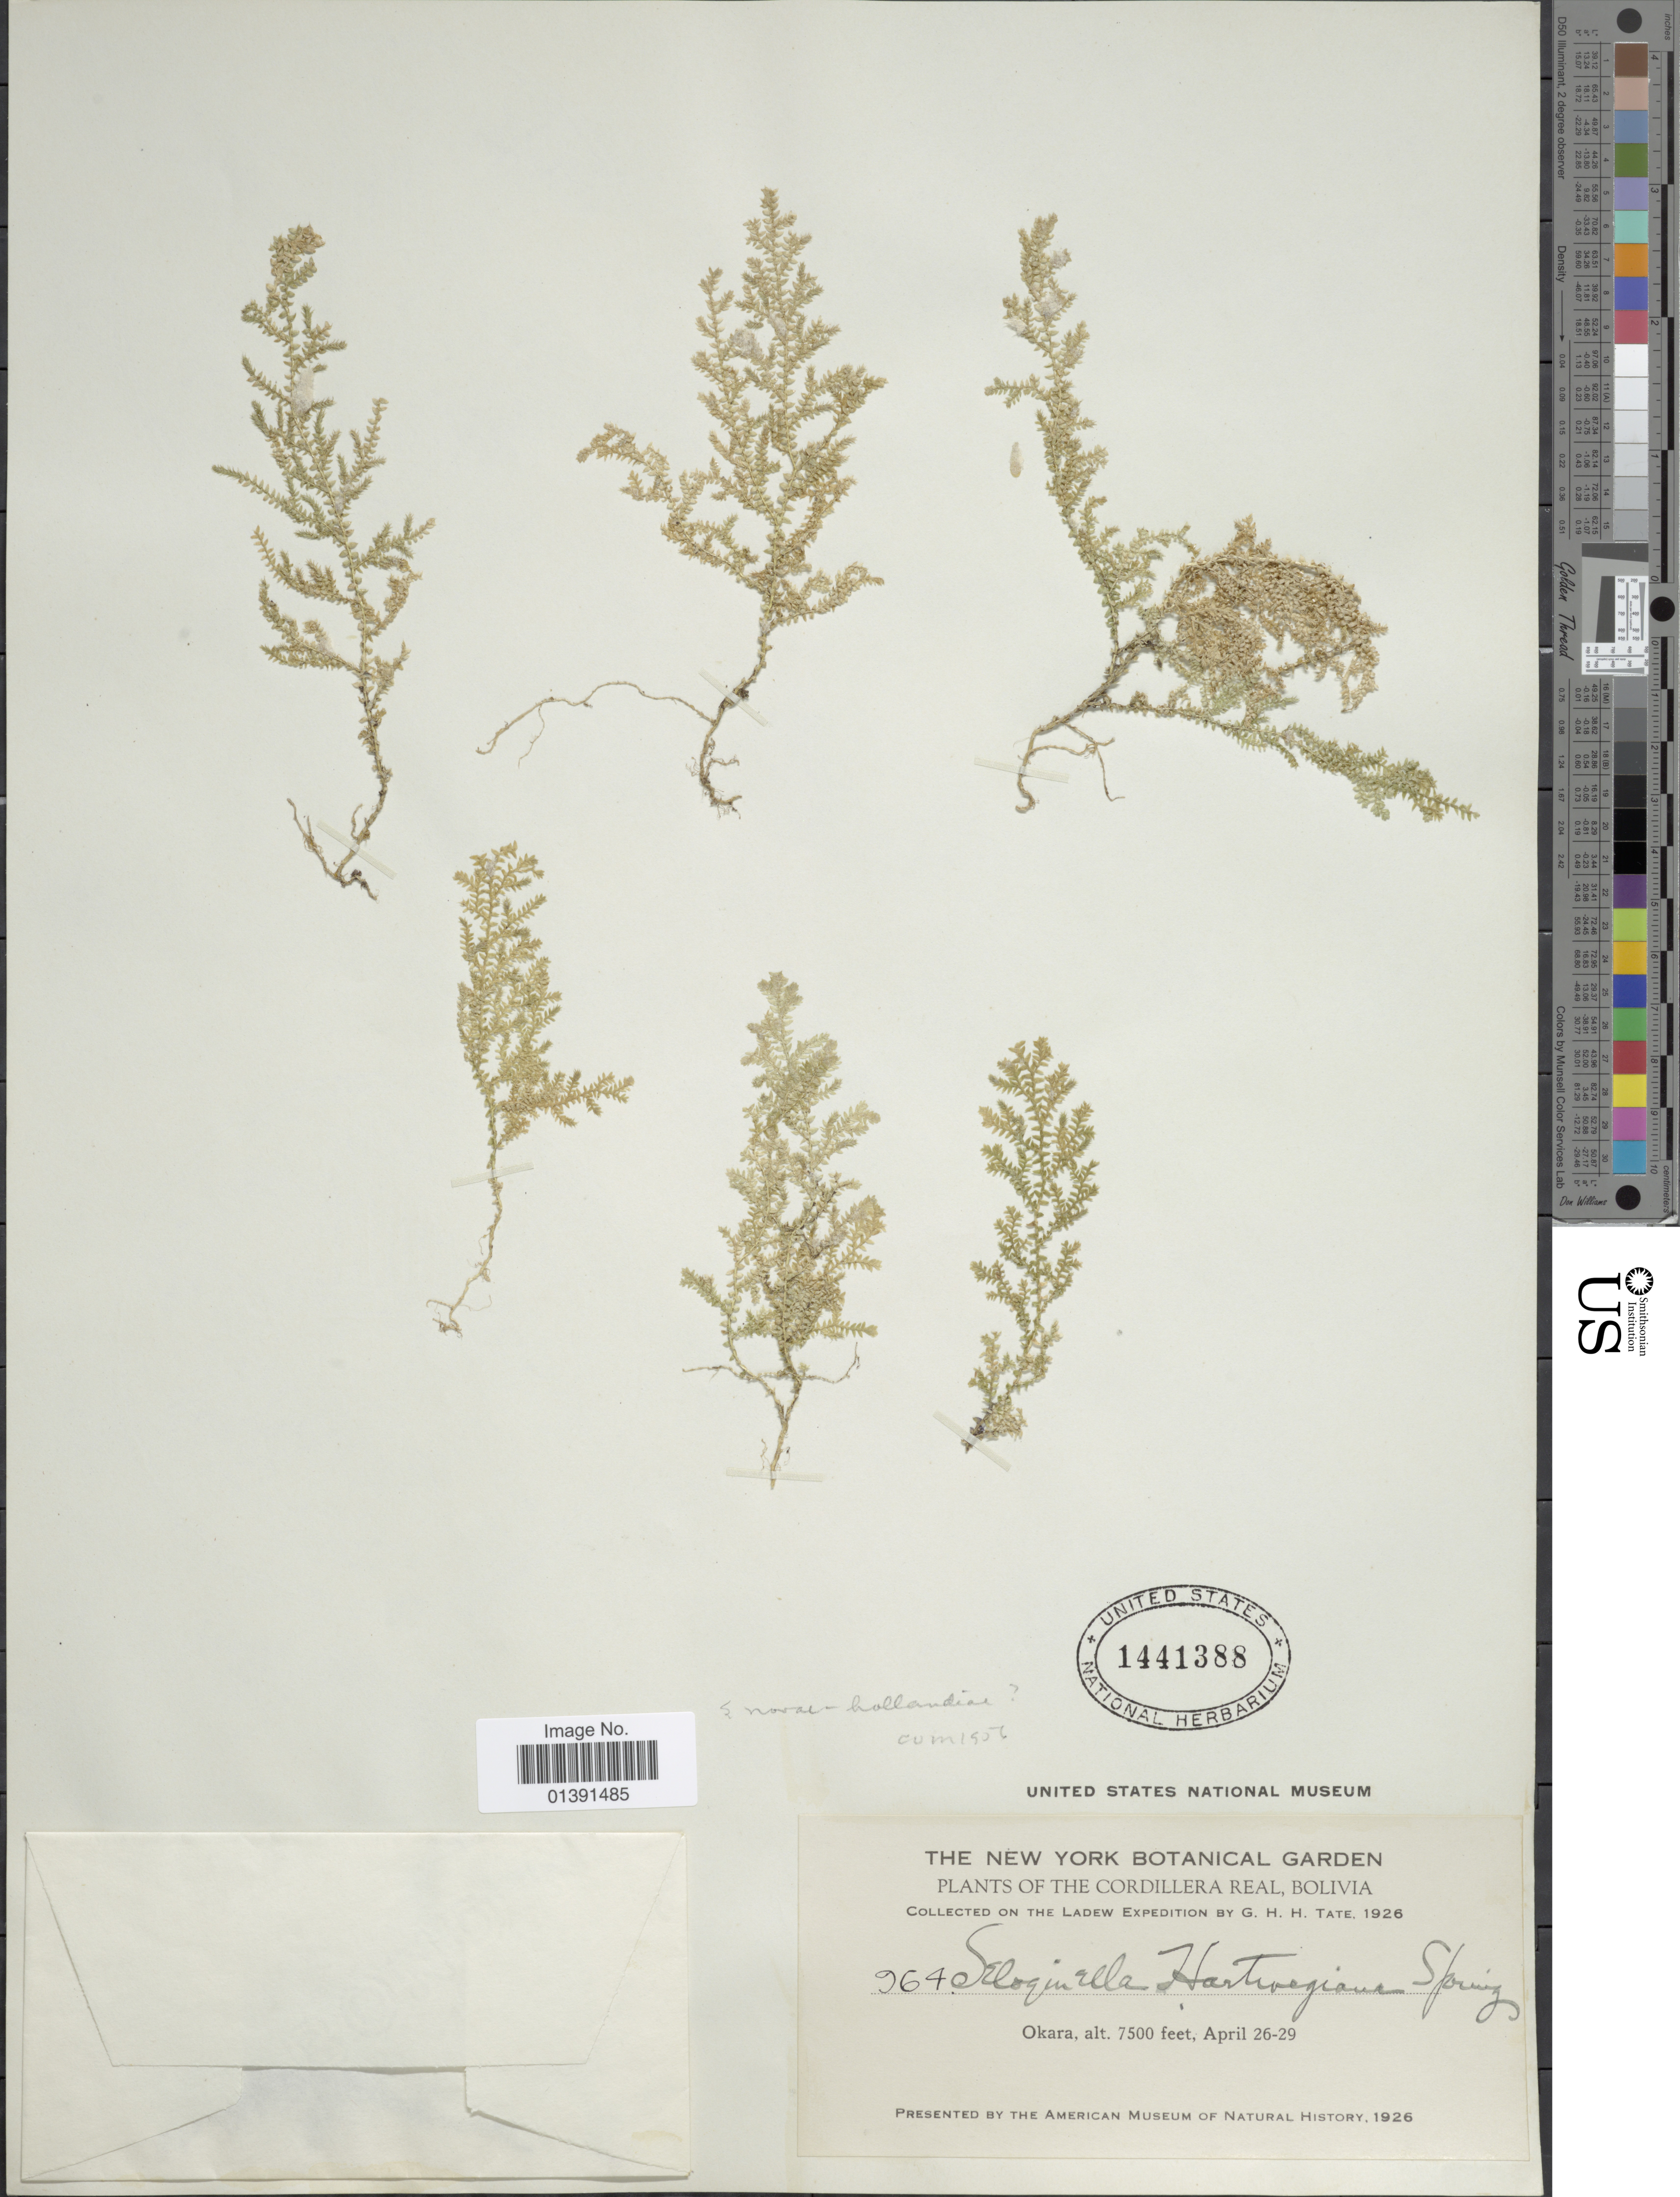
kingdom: Plantae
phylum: Tracheophyta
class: Lycopodiopsida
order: Selaginellales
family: Selaginellaceae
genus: Selaginella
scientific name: Selaginella novae-hollandiae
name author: (Sw.) Spring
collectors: G. Tate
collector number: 964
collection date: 1926-04-26/1926-04-29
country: Bolivia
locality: Cordillera Real, Okara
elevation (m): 2286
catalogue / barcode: US 1441388